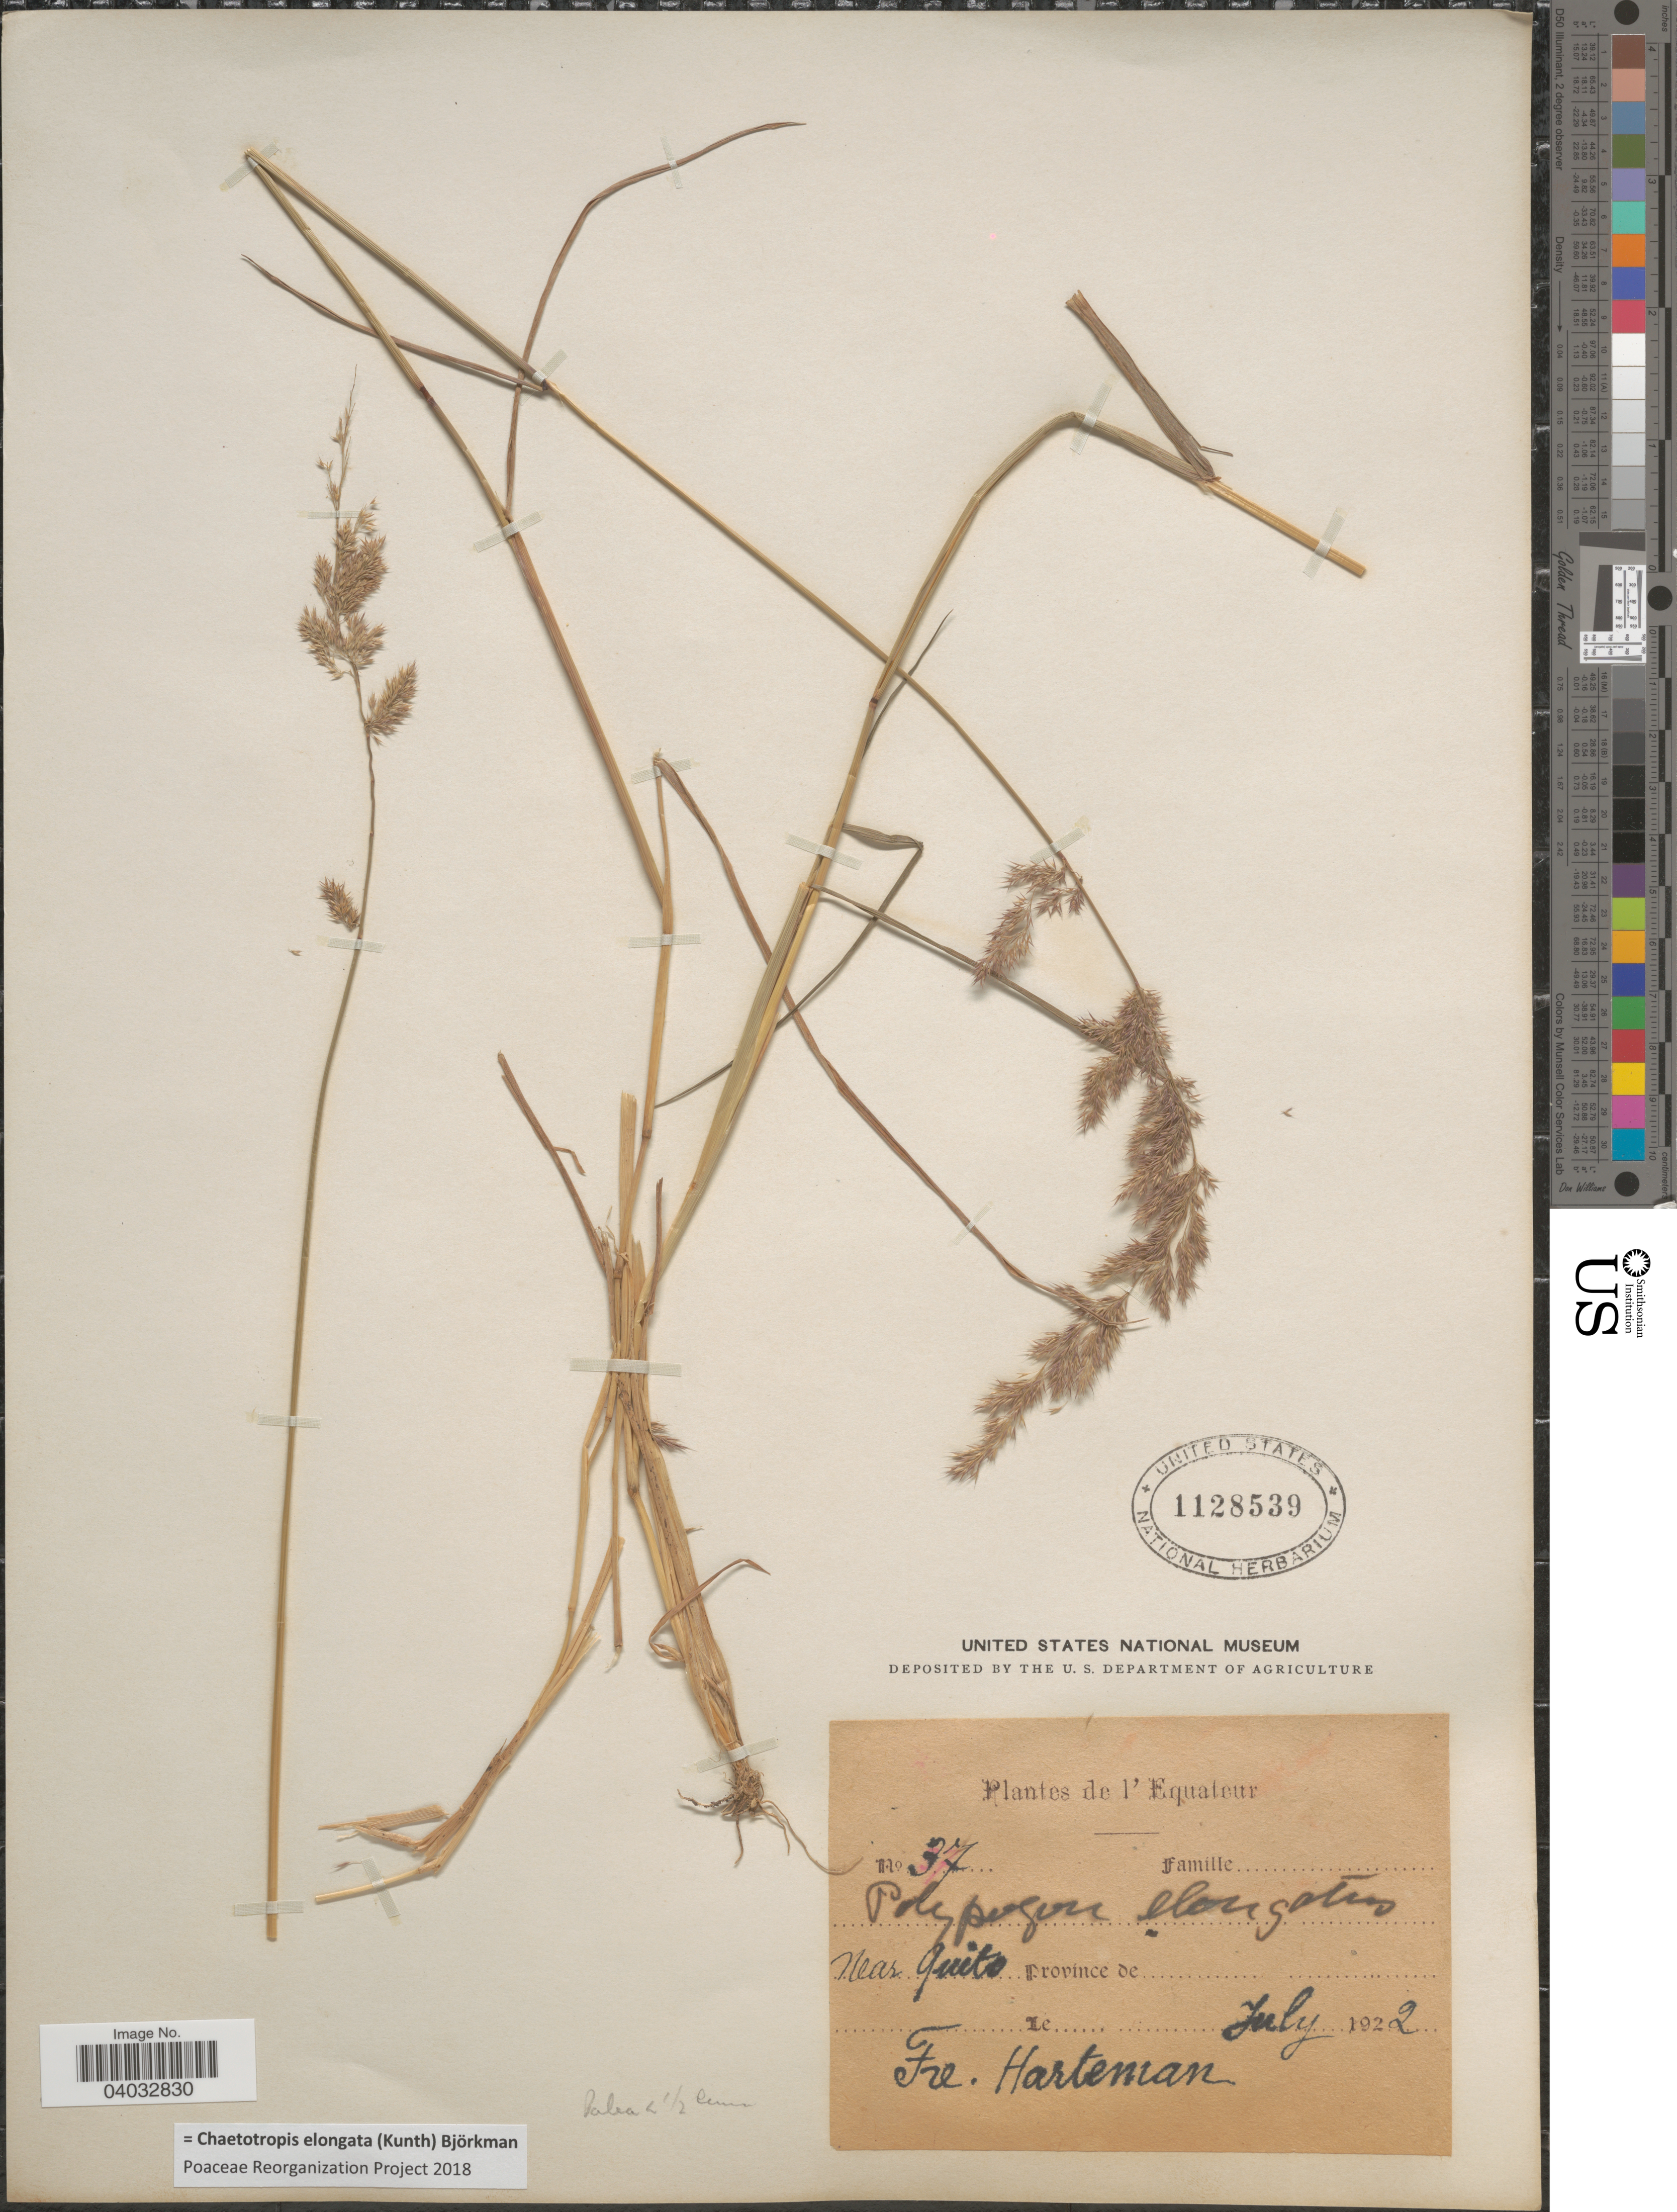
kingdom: Plantae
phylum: Tracheophyta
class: Liliopsida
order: Poales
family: Poaceae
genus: Chaetotropis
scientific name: Chaetotropis elongata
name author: (Kunth) Björkman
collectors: Harteman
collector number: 37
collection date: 1922-07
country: Ecuador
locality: L'Equateur. Near Quito.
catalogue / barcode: US 1128539